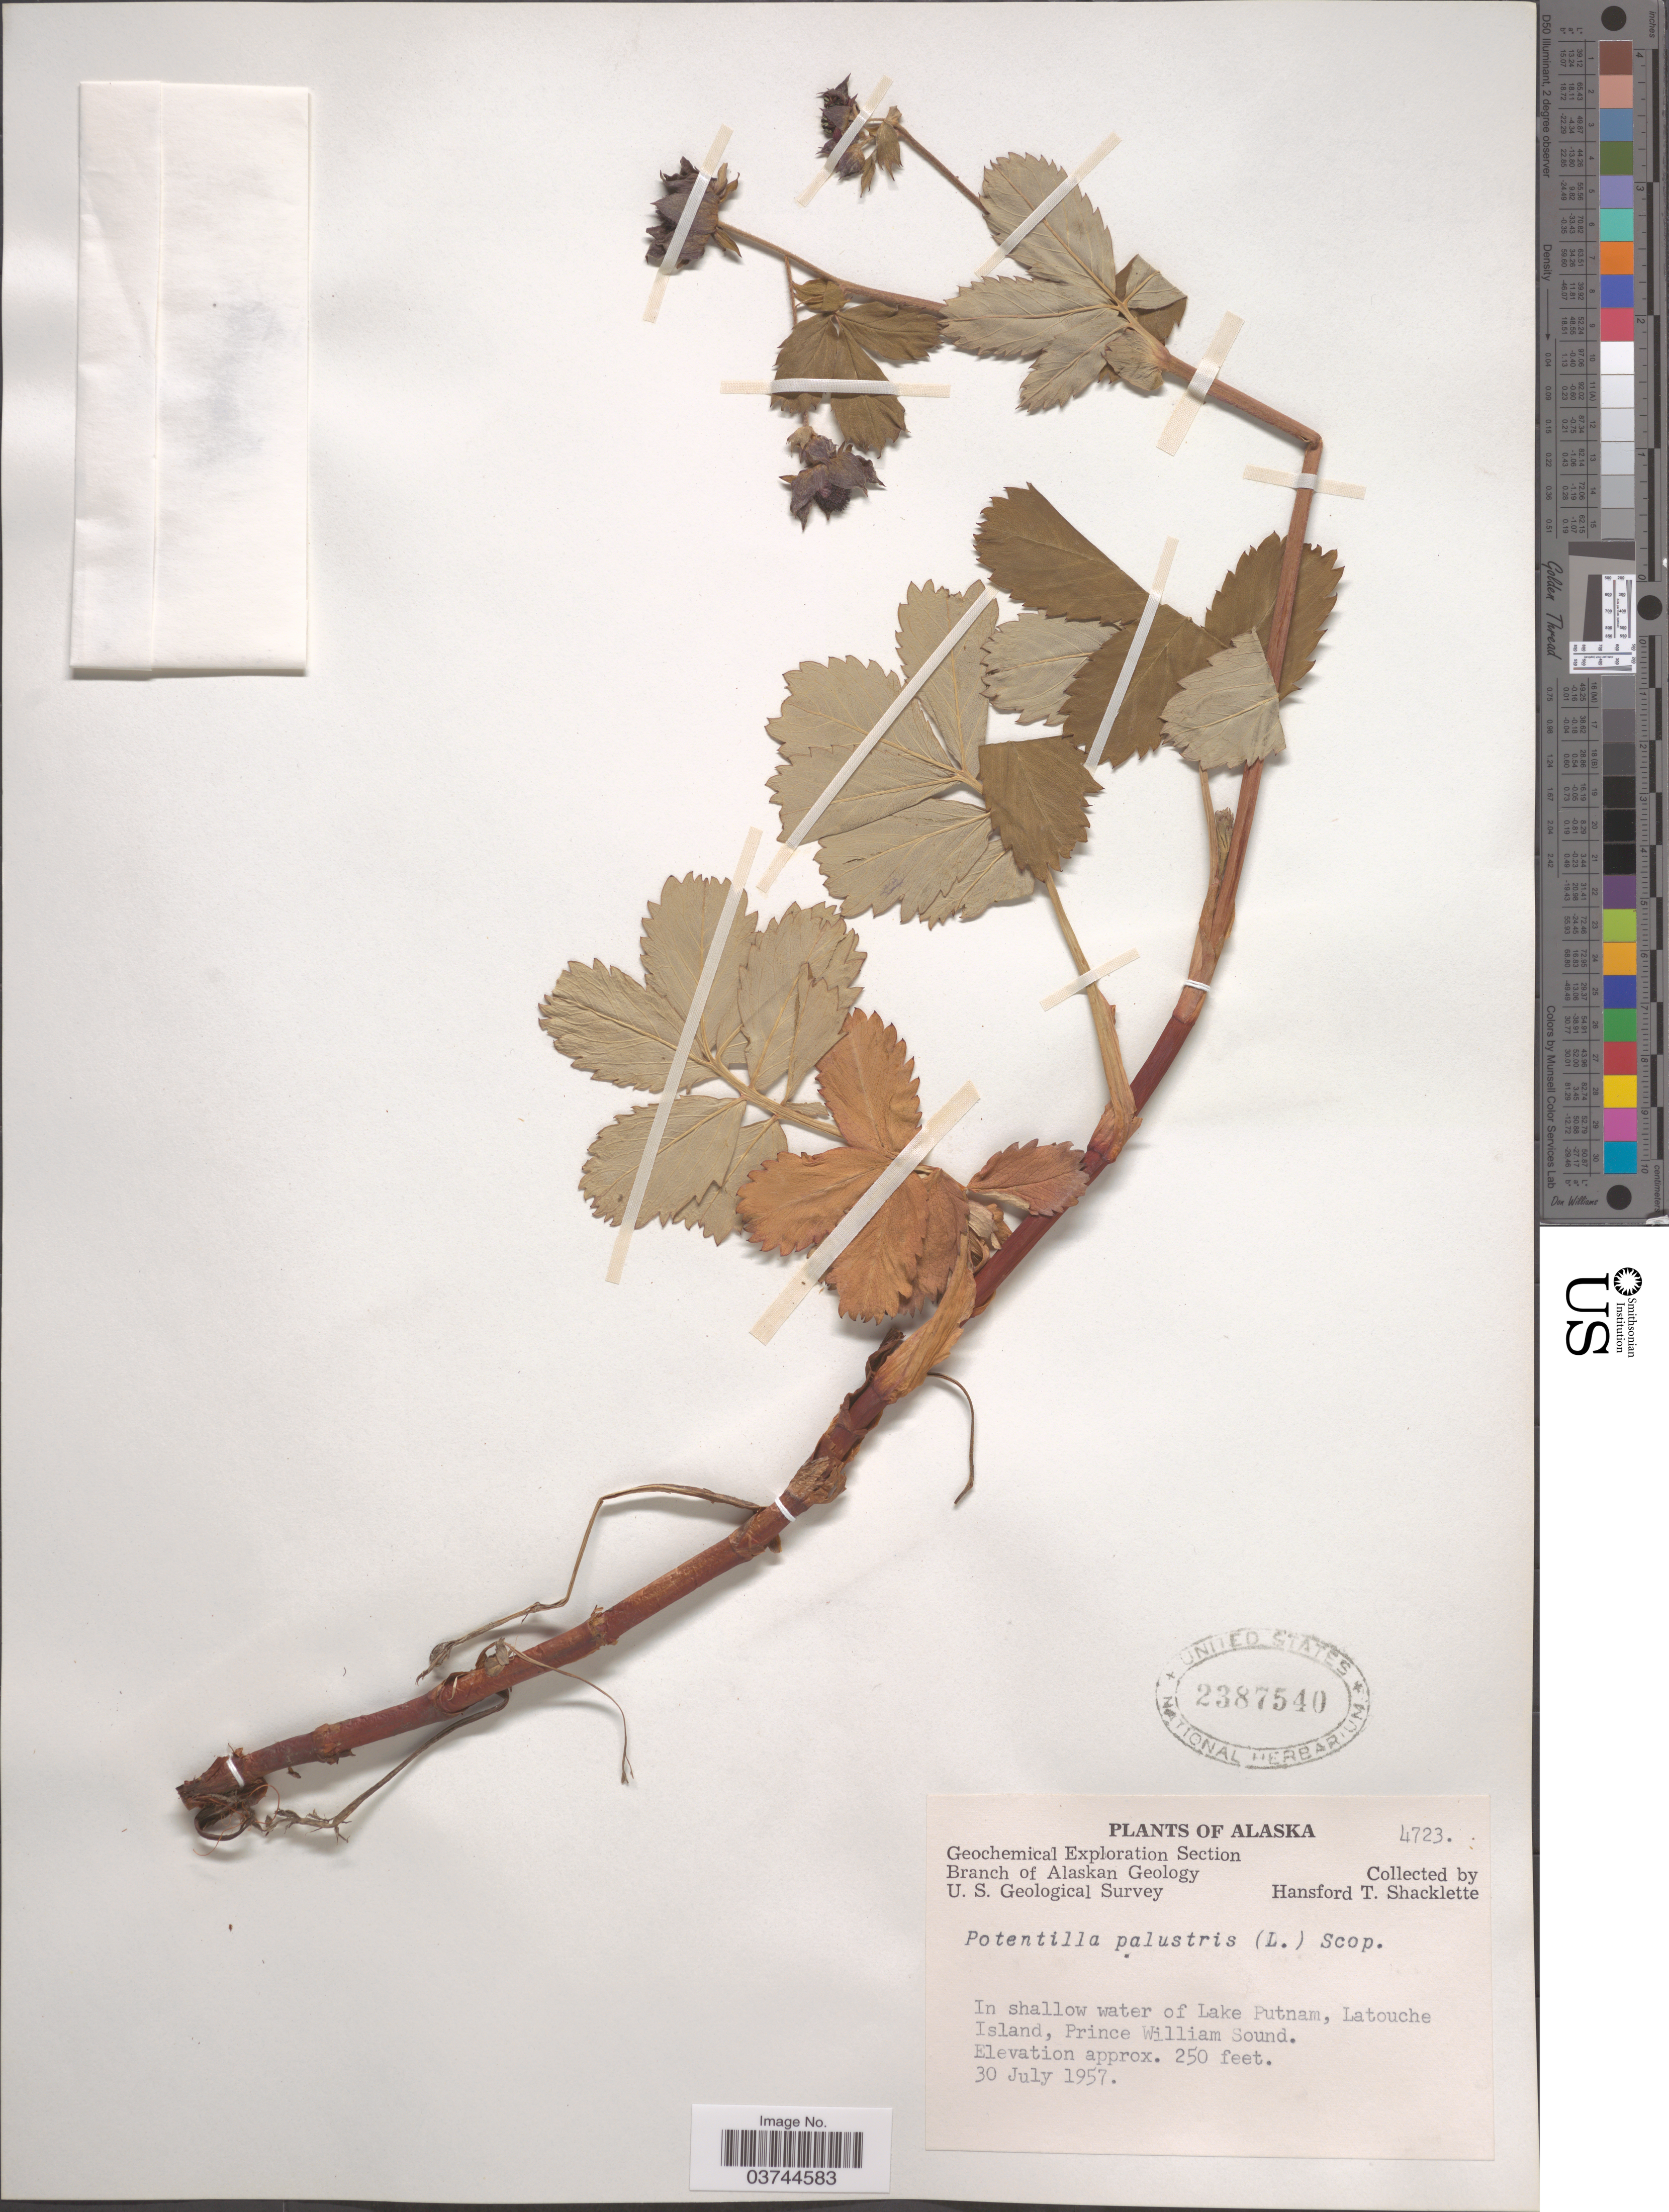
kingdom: Plantae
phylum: Tracheophyta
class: Magnoliopsida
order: Rosales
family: Rosaceae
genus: Comarum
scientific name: Comarum palustre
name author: L.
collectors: H. Shacklette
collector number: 4732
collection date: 1957-07-30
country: United States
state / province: Alaska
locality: In shallow water of Lake Putnam, Latouche Island, Prince William Sound.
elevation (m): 76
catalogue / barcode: US 2387540